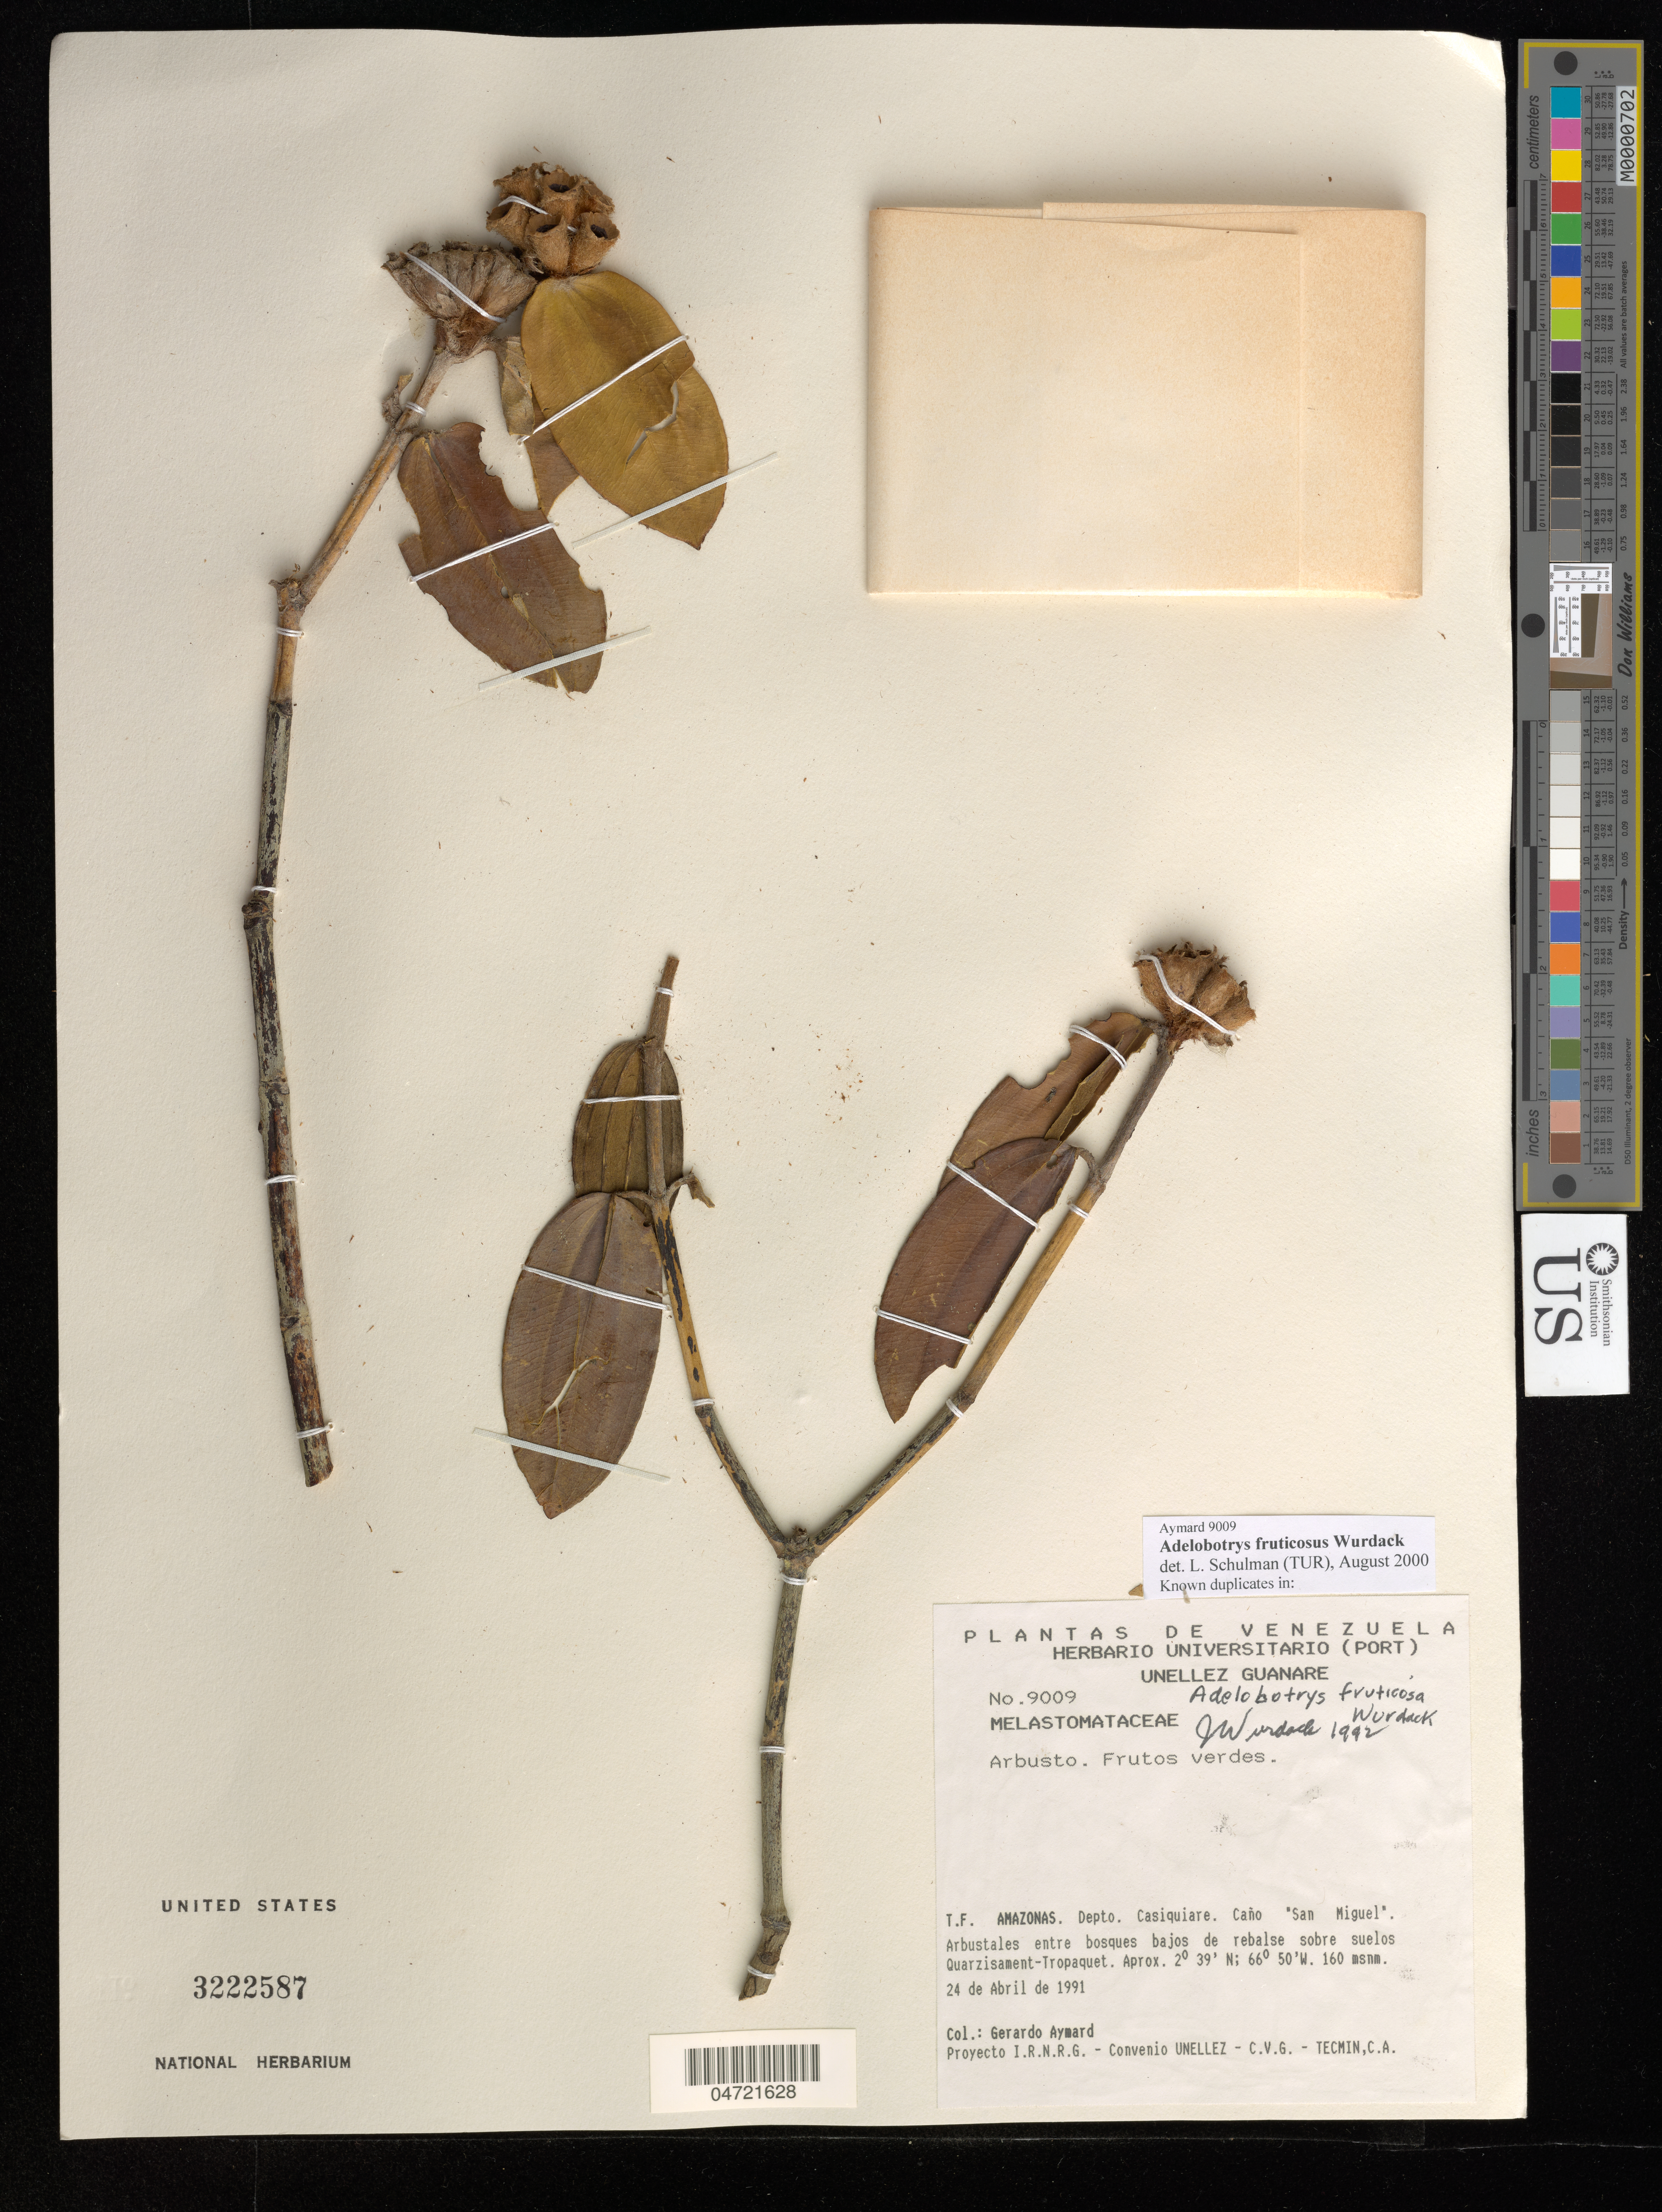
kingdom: Plantae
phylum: Tracheophyta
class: Magnoliopsida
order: Myrtales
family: Melastomataceae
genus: Adelobotrys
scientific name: Adelobotrys fruticosus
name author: Wurdack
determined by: Schulman, Leif, (TUR), University of Turku (FINLAND)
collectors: G. A. Aymard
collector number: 9009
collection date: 1991-04-24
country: Venezuela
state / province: Amazonas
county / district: Maroa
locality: Caño "San Miguel"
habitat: Entre bosques bajos de rebalse sobre suelos Quarzisament-Tropaquet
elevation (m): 160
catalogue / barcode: US 3222587